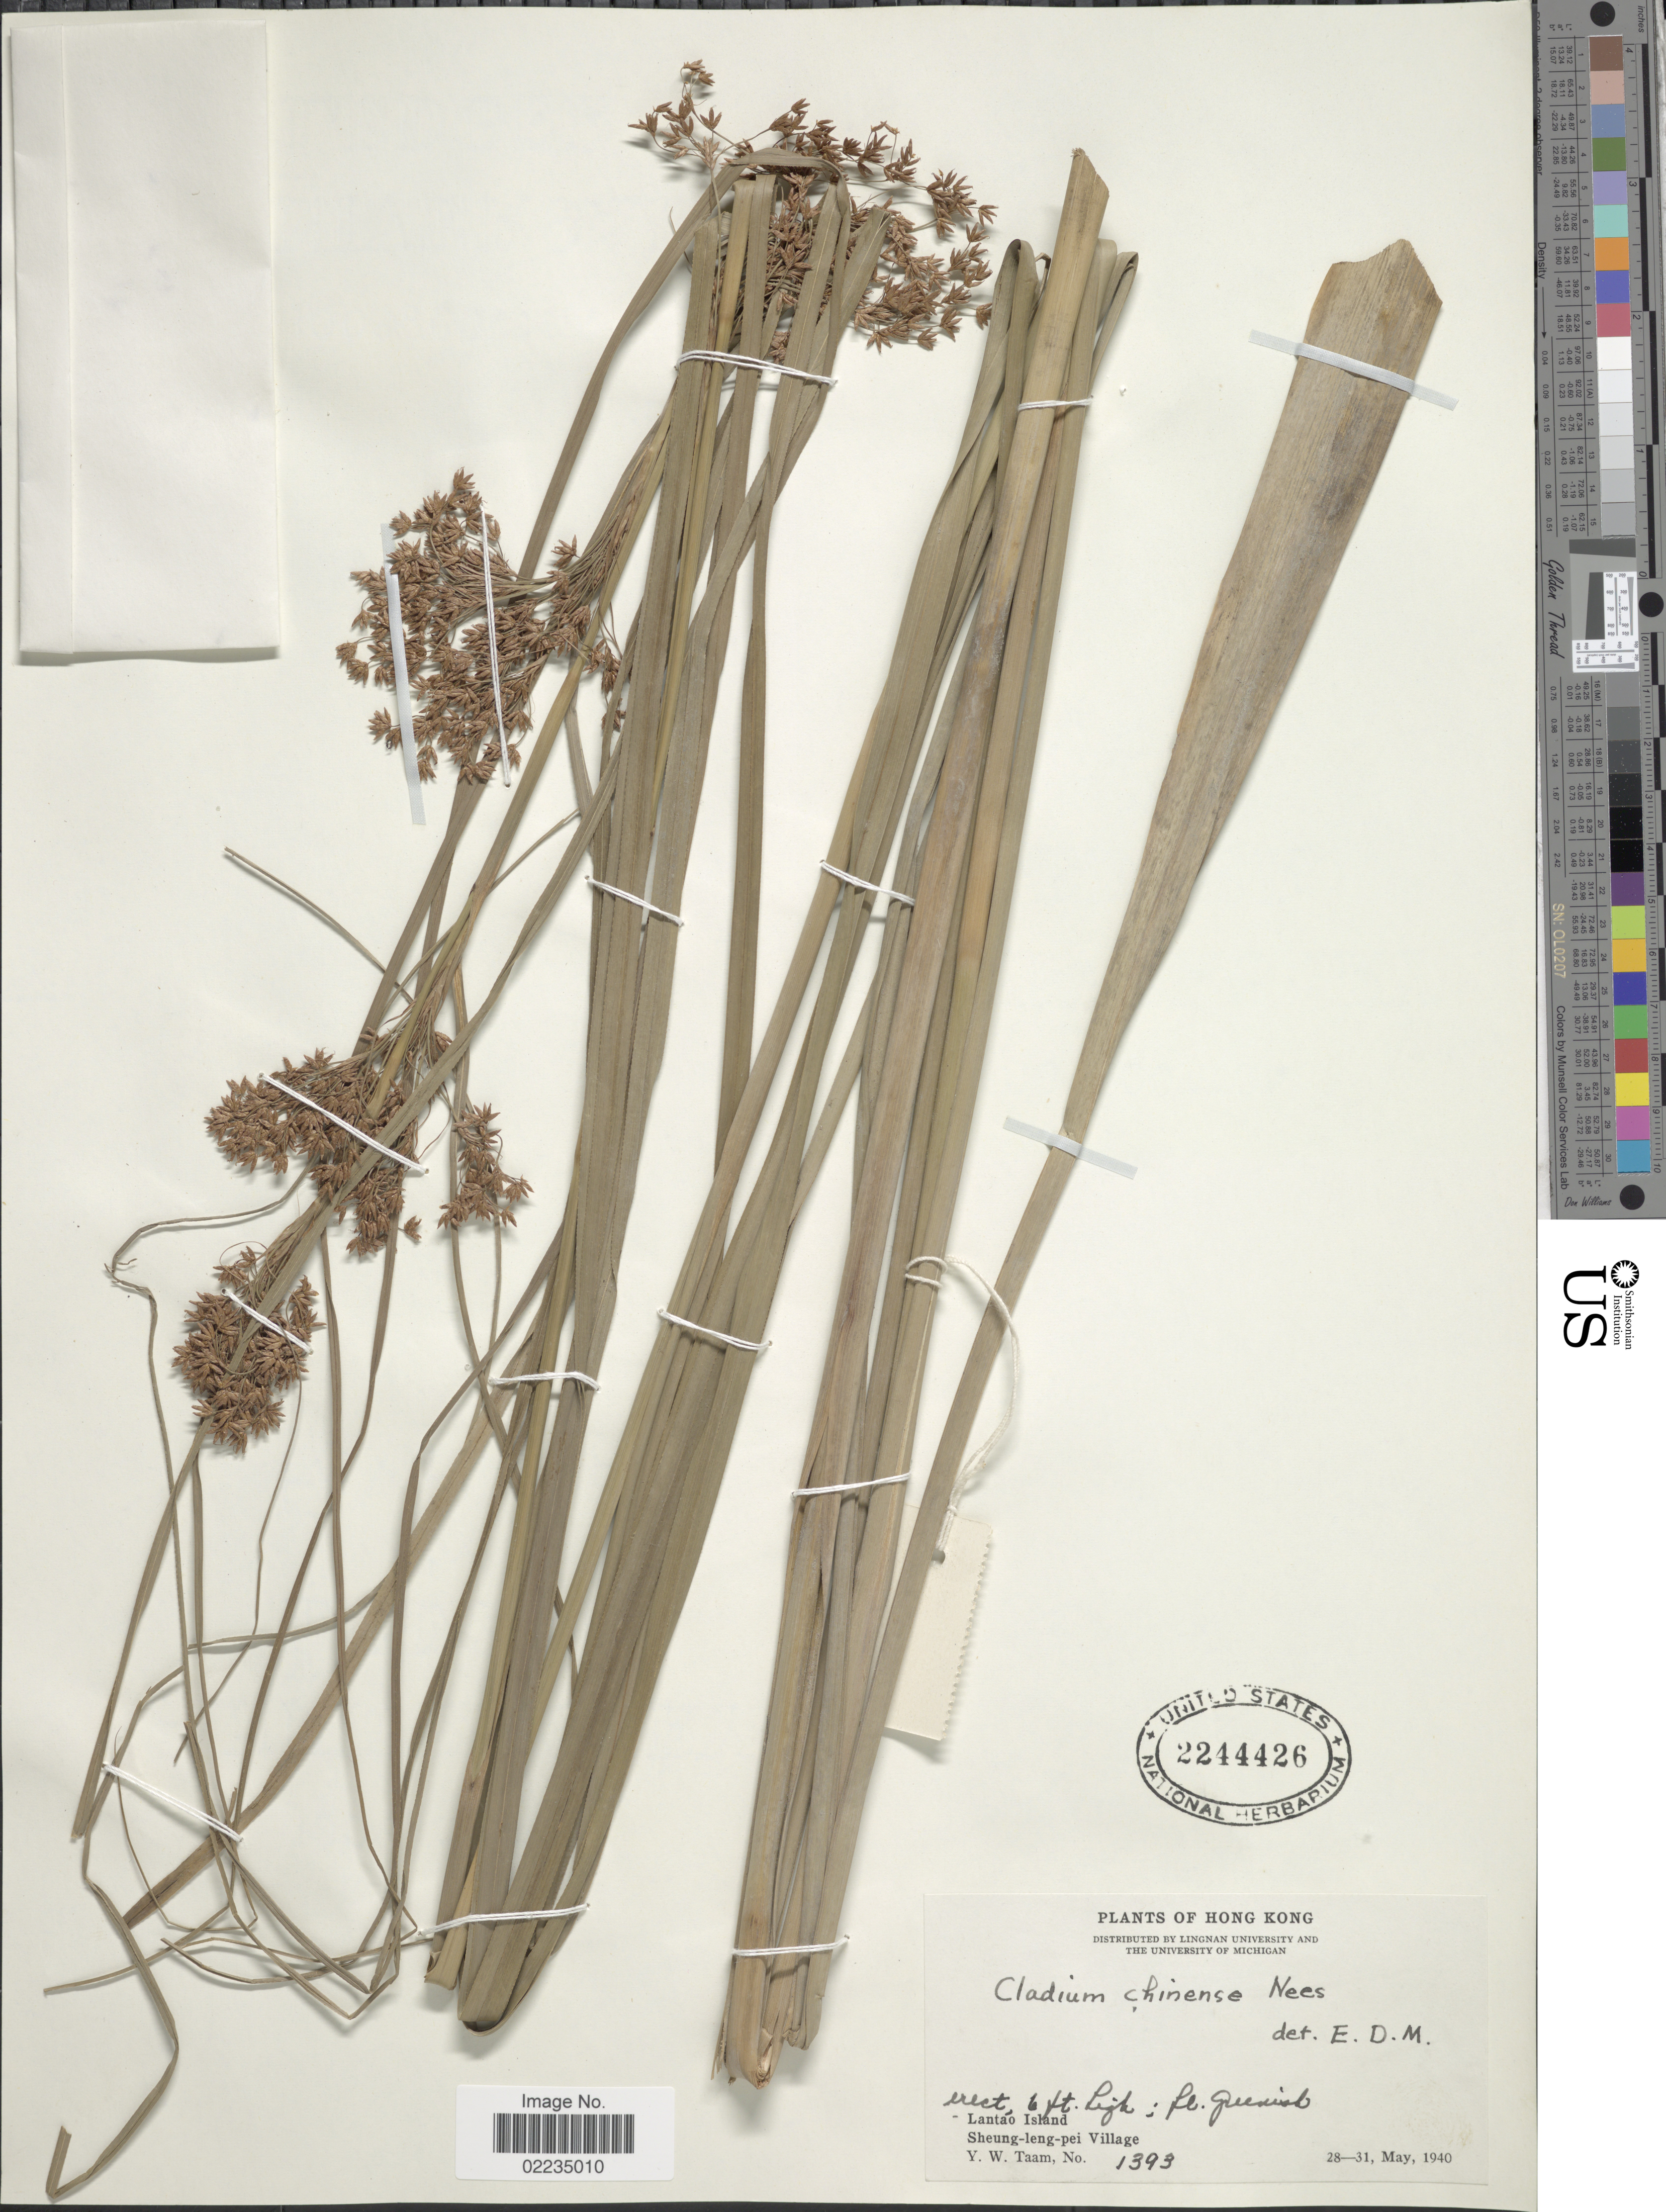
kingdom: Plantae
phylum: Tracheophyta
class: Liliopsida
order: Poales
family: Cyperaceae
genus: Cladium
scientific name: Cladium jamaicense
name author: Crantz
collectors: Y. W. Taam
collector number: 1393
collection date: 1940-05-28/1940-05-31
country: China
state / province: Hong Kong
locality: Lantao Island, Sheung-leng-pei Village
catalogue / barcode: US 2244426